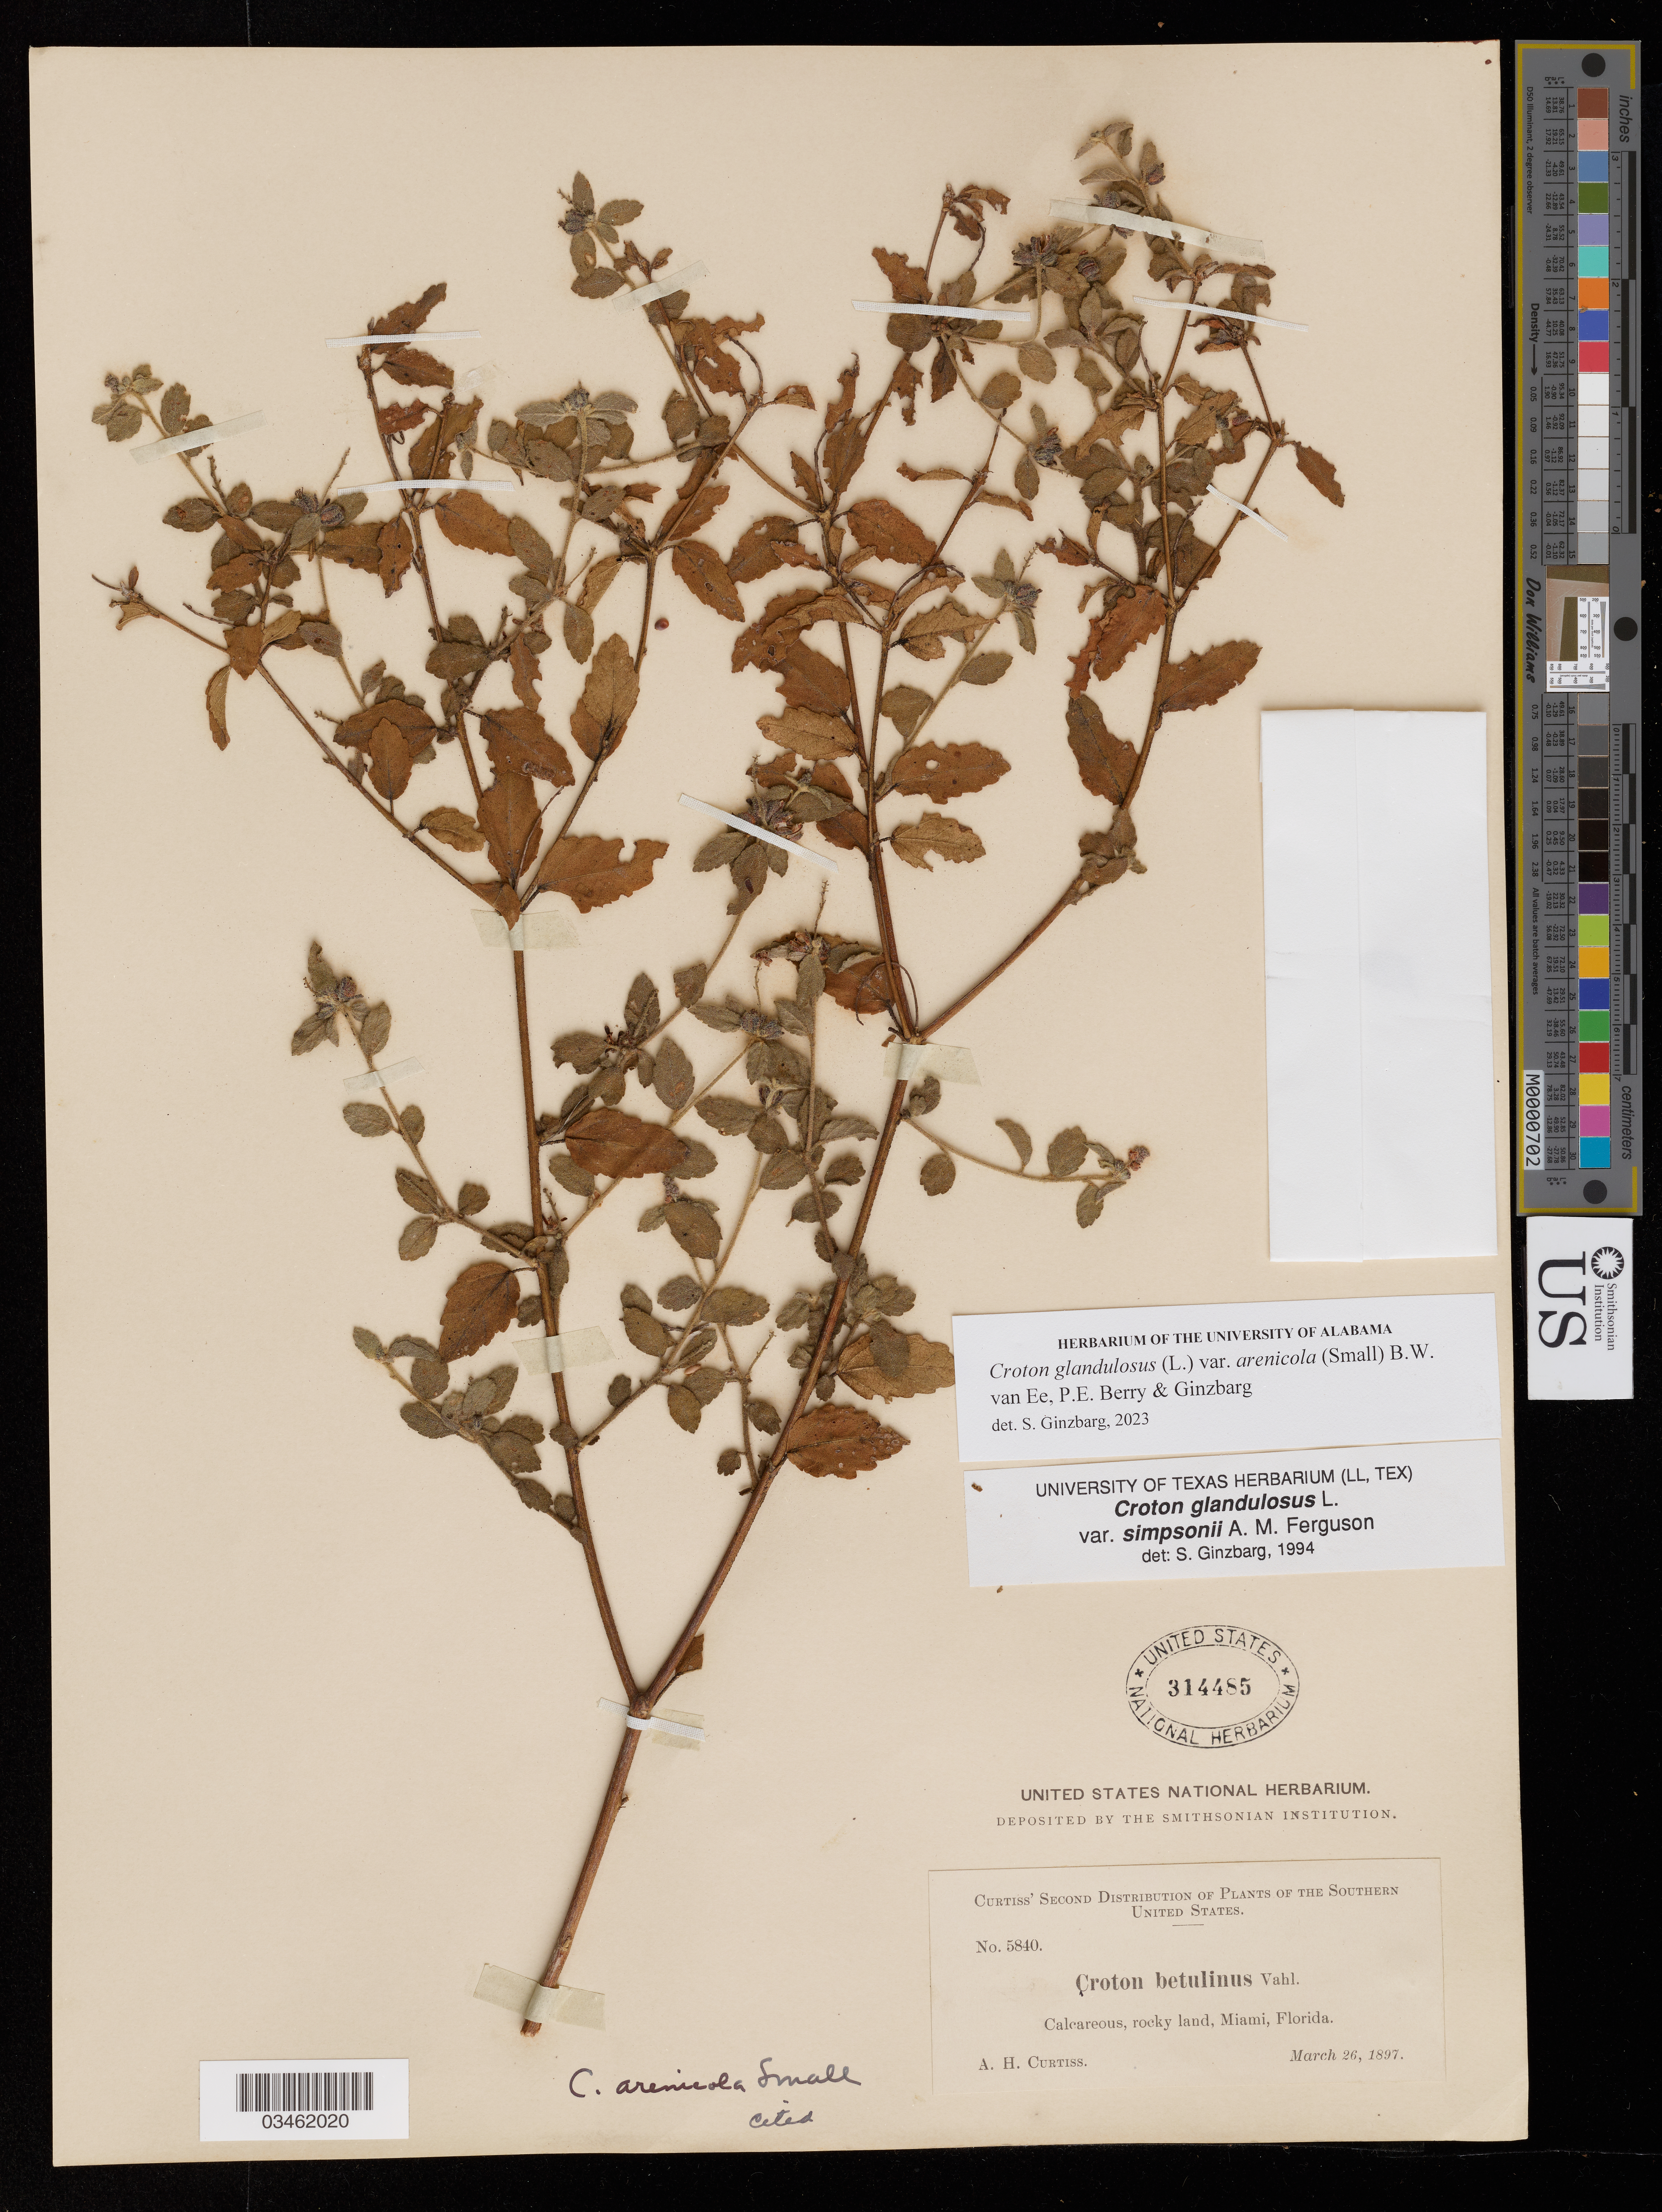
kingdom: Plantae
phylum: Tracheophyta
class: Magnoliopsida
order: Malpighiales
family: Euphorbiaceae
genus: Croton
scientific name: Croton glandulosus var. arenicola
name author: (Small) B.W. van Ee et al.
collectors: A. H. Curtiss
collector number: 5840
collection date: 1897-03-26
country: United States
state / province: Florida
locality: The Southern United States. Miami.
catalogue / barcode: US 314485